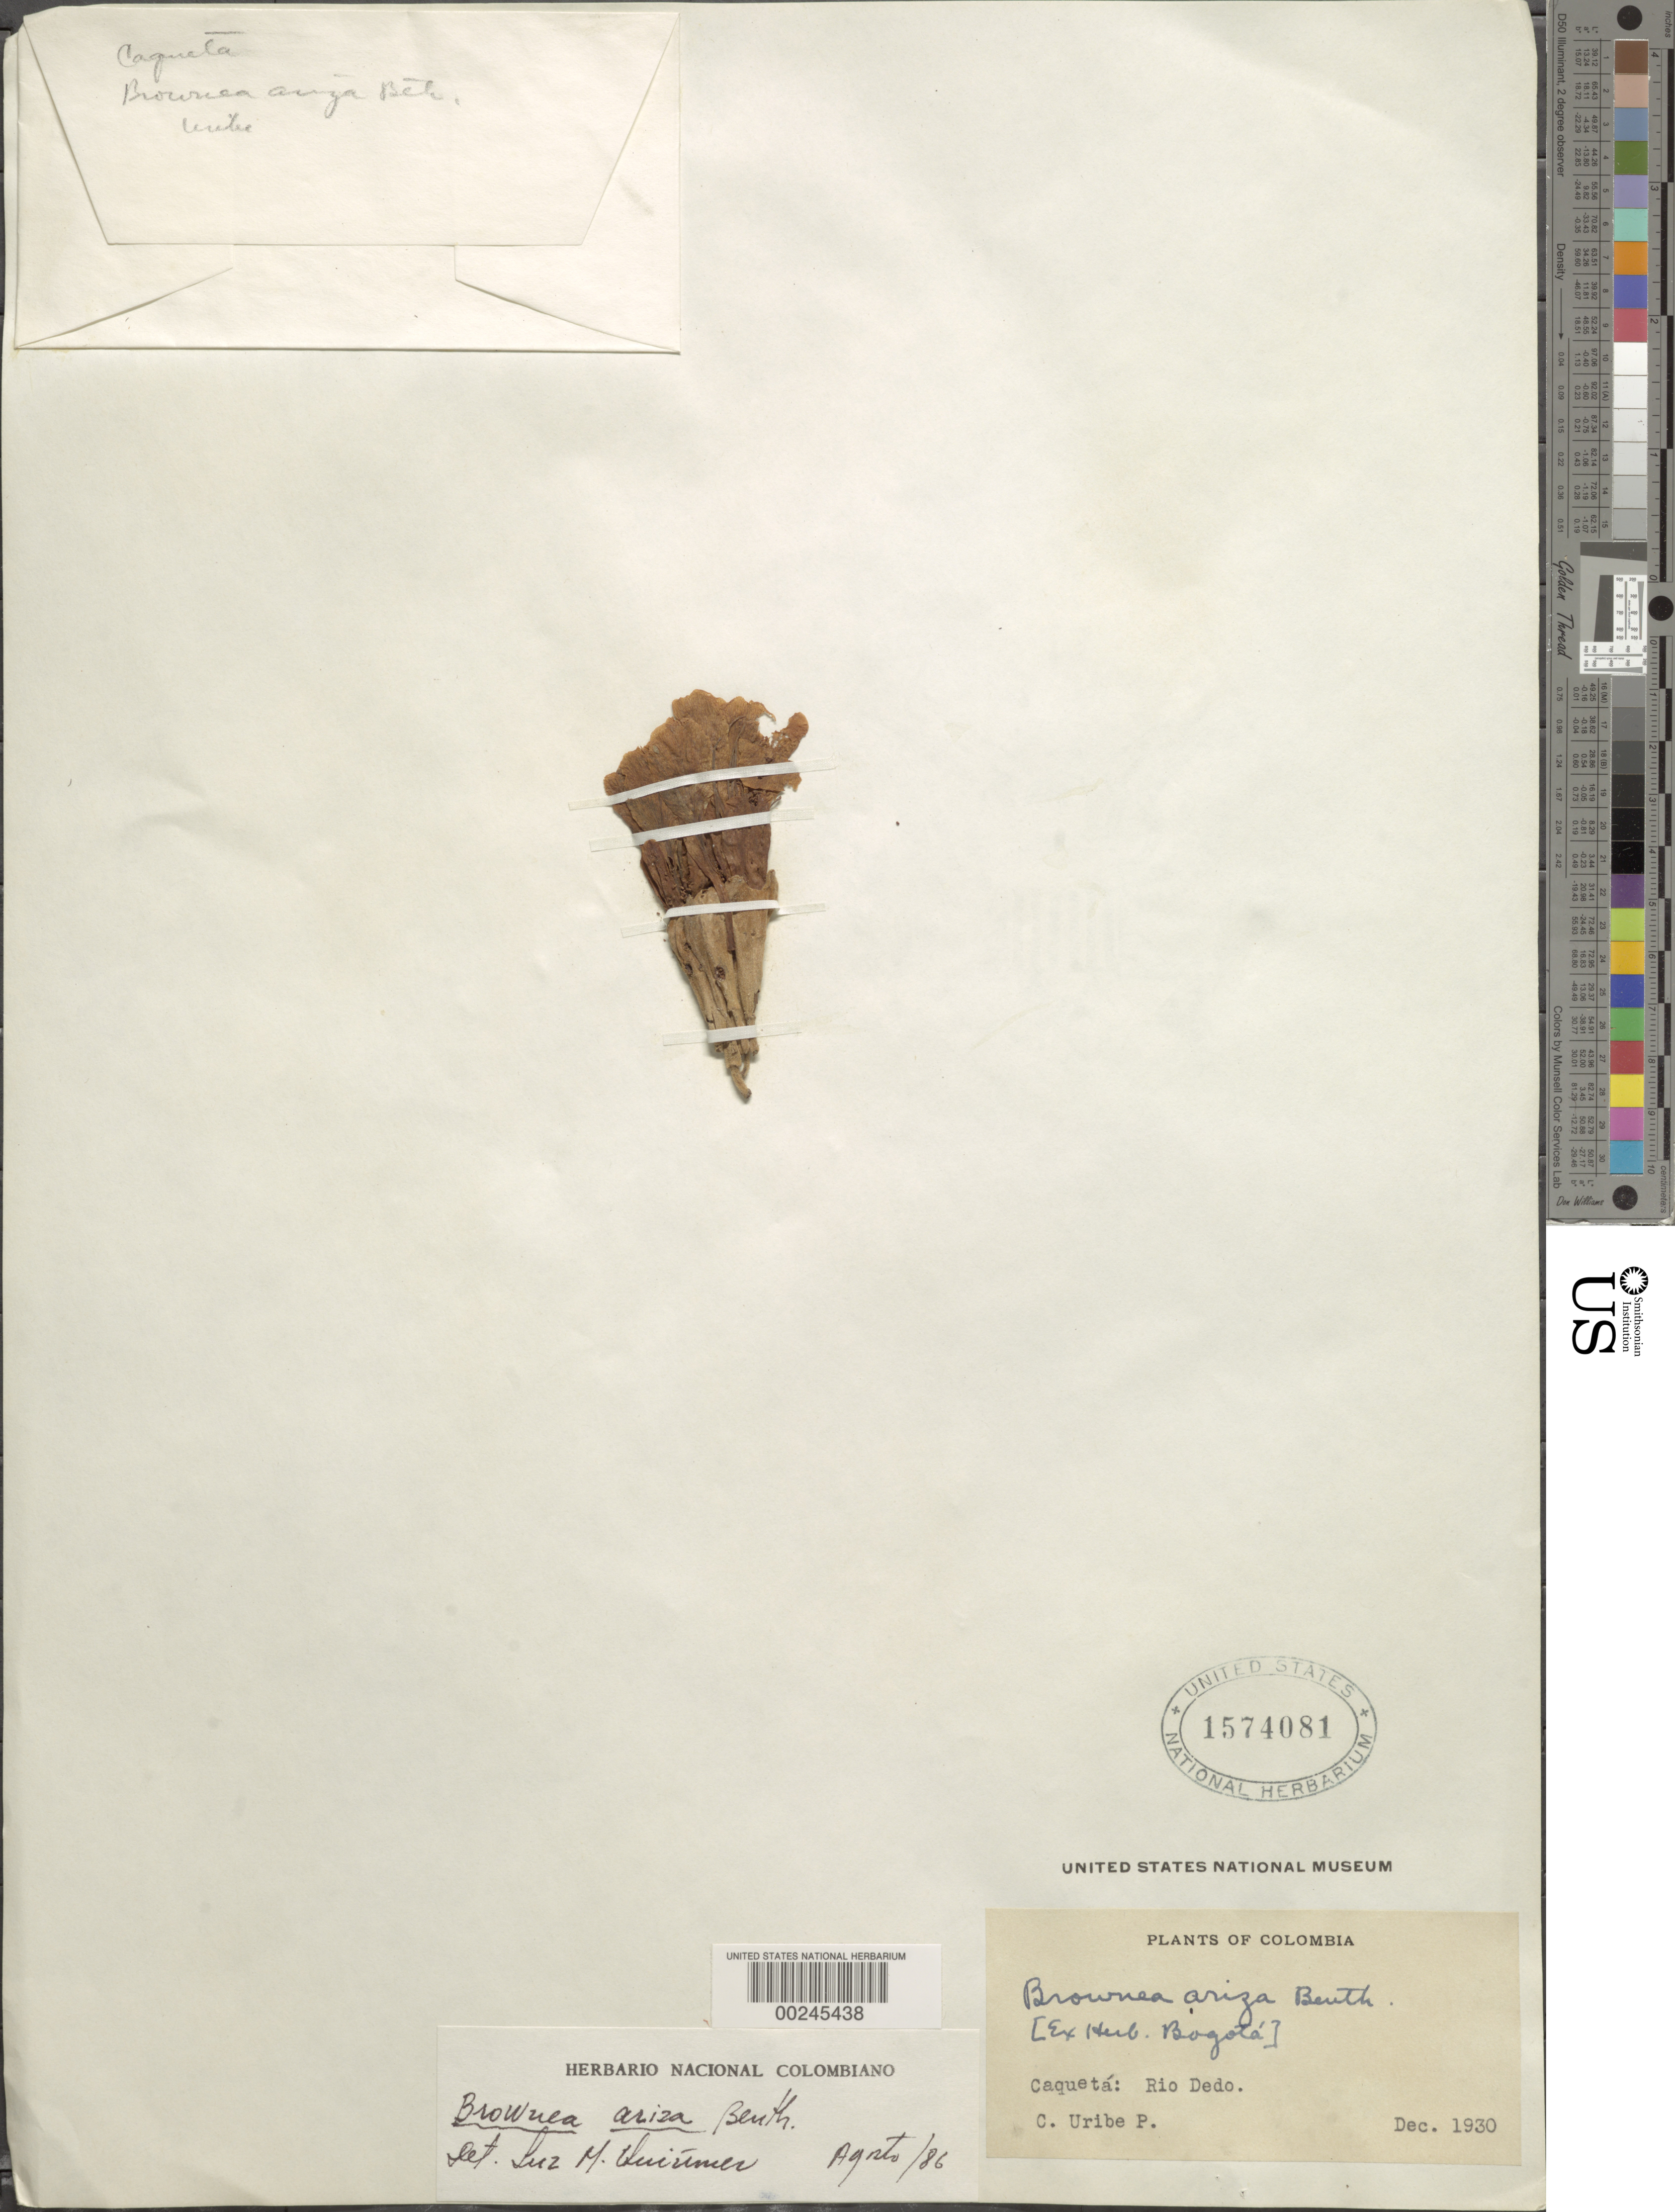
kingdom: Plantae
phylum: Tracheophyta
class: Magnoliopsida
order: Fabales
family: Fabaceae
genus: Brownea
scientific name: Brownea ariza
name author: Benth.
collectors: C. Uribe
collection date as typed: Dec 1930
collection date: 1930-12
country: Colombia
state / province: Caquetá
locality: Rio Dedo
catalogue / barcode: US 1574081